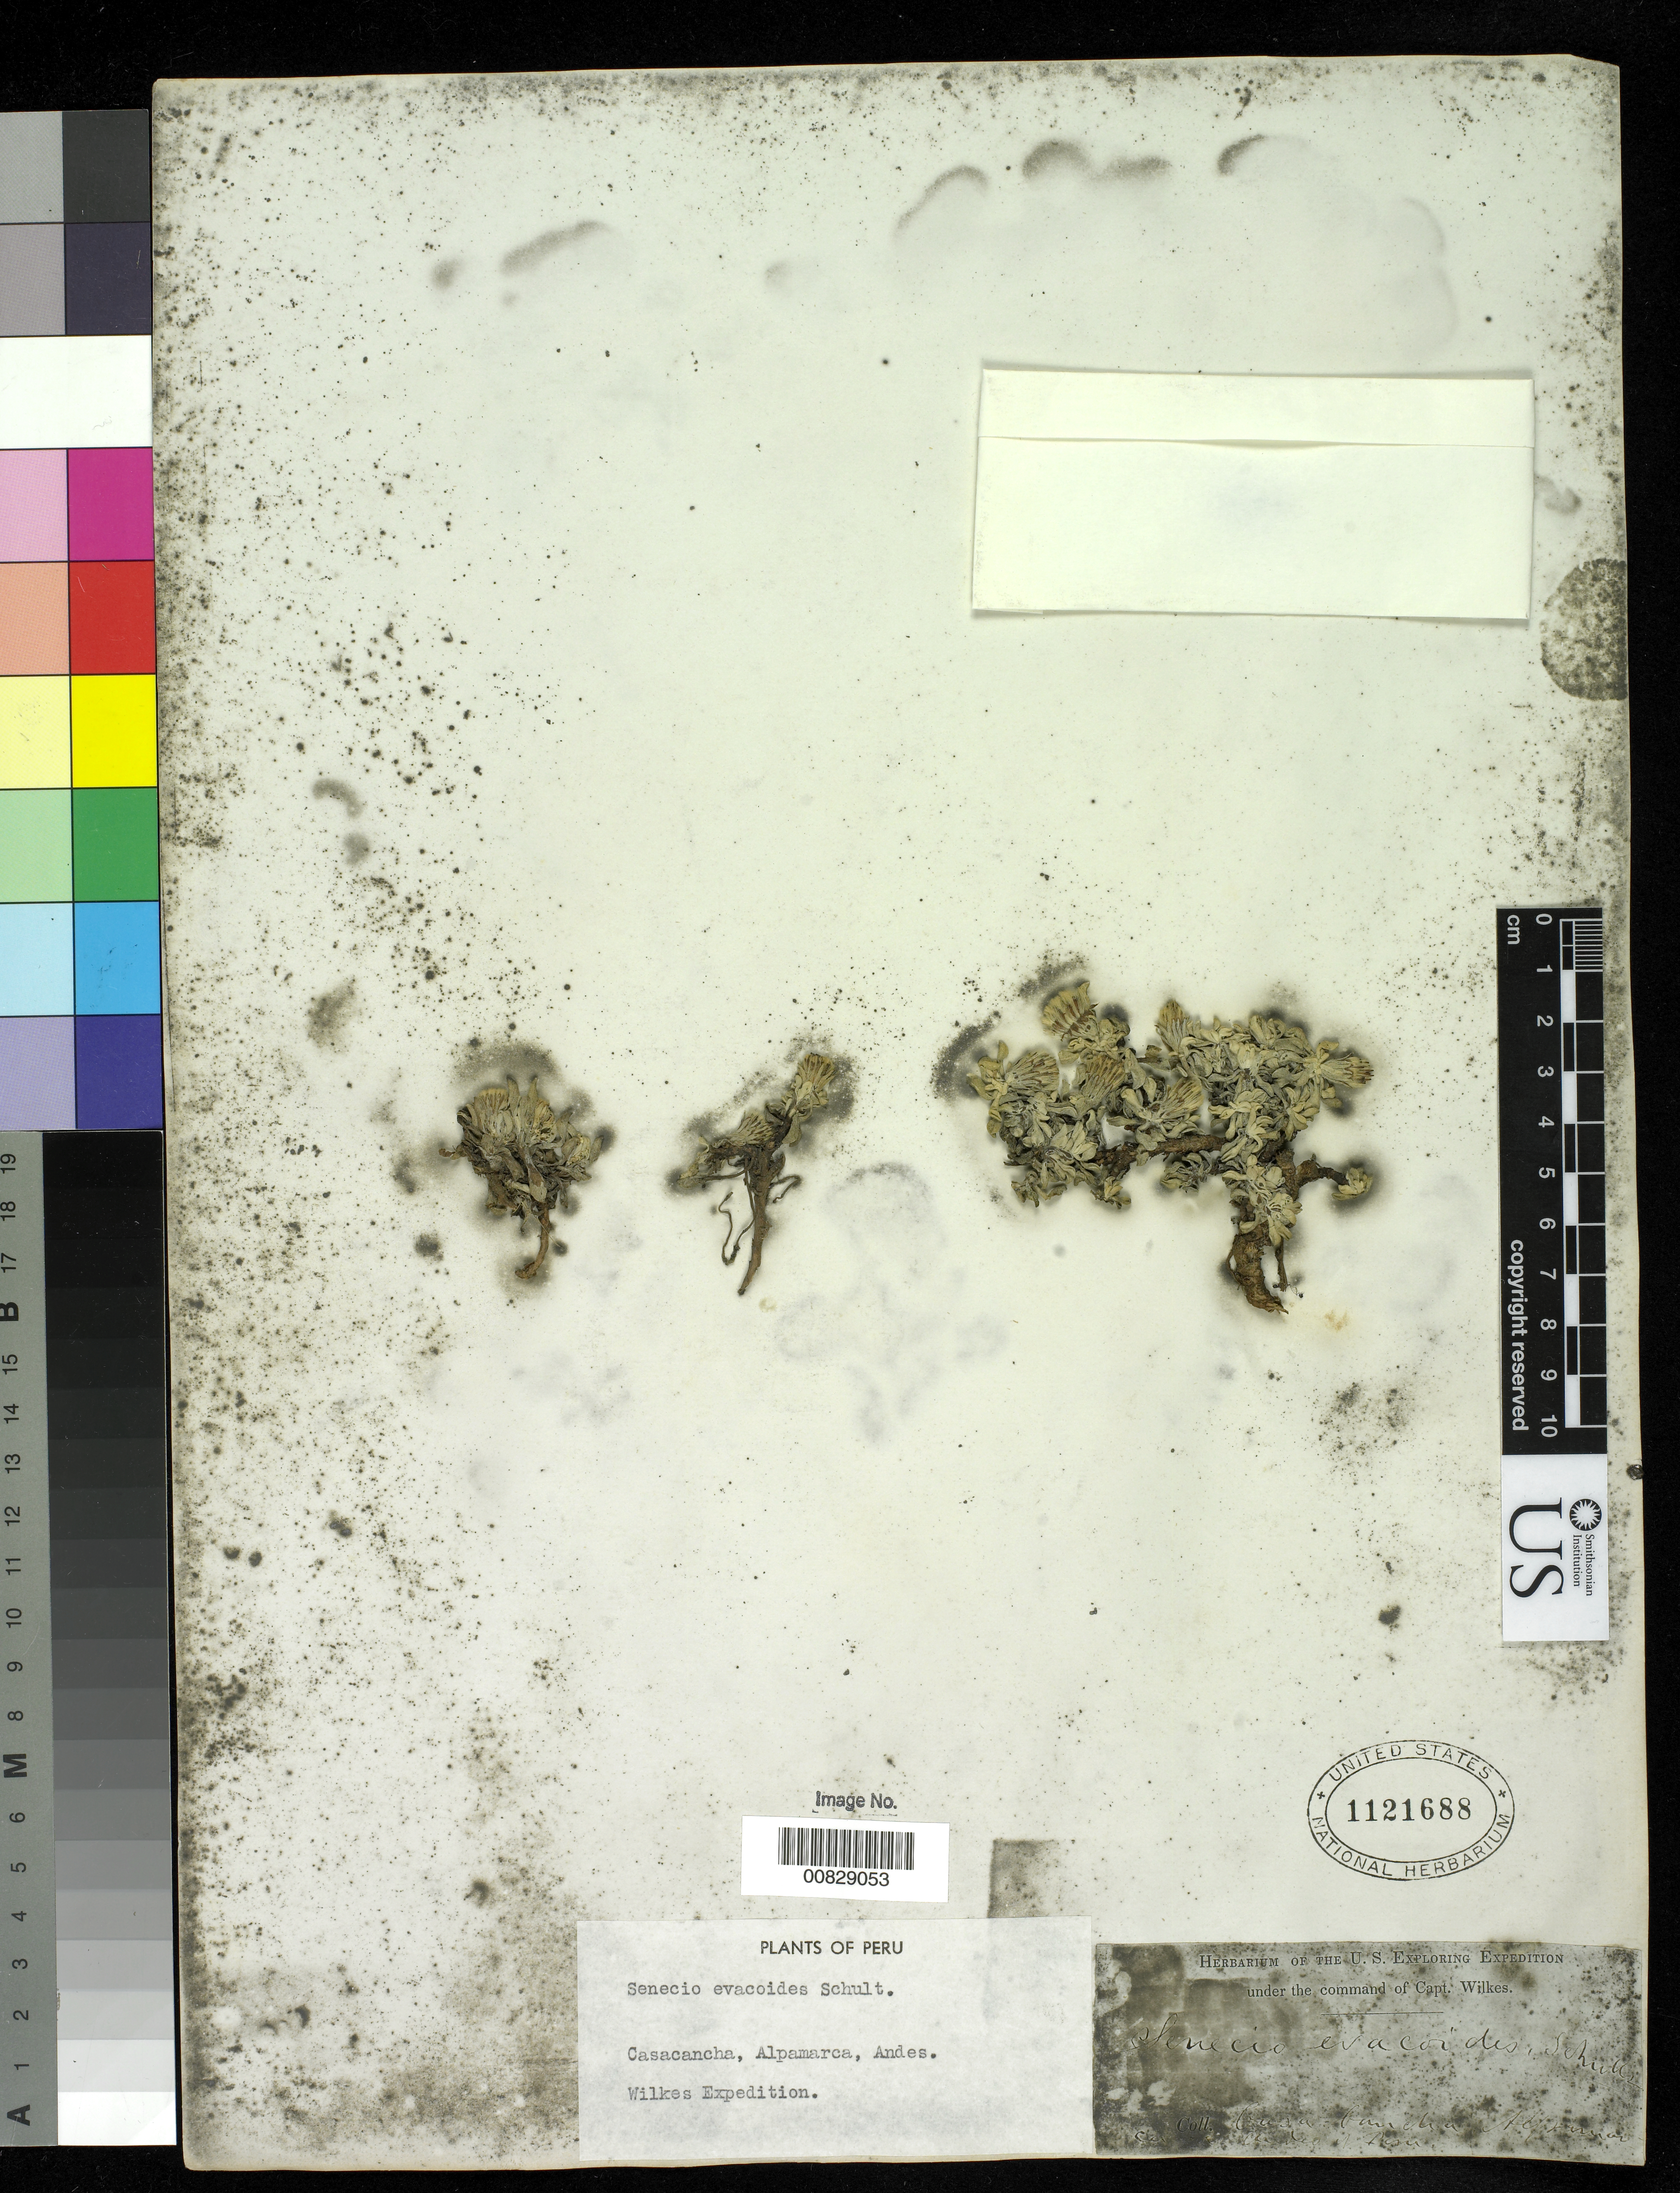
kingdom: Plantae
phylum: Tracheophyta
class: Magnoliopsida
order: Asterales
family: Asteraceae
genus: Senecio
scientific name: Senecio evacoides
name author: Sch. Bip.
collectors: Wilkes Explor. Exped.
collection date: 1838/1842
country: Peru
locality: Casacancha, Alpamarca, Andes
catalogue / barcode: US 1121688